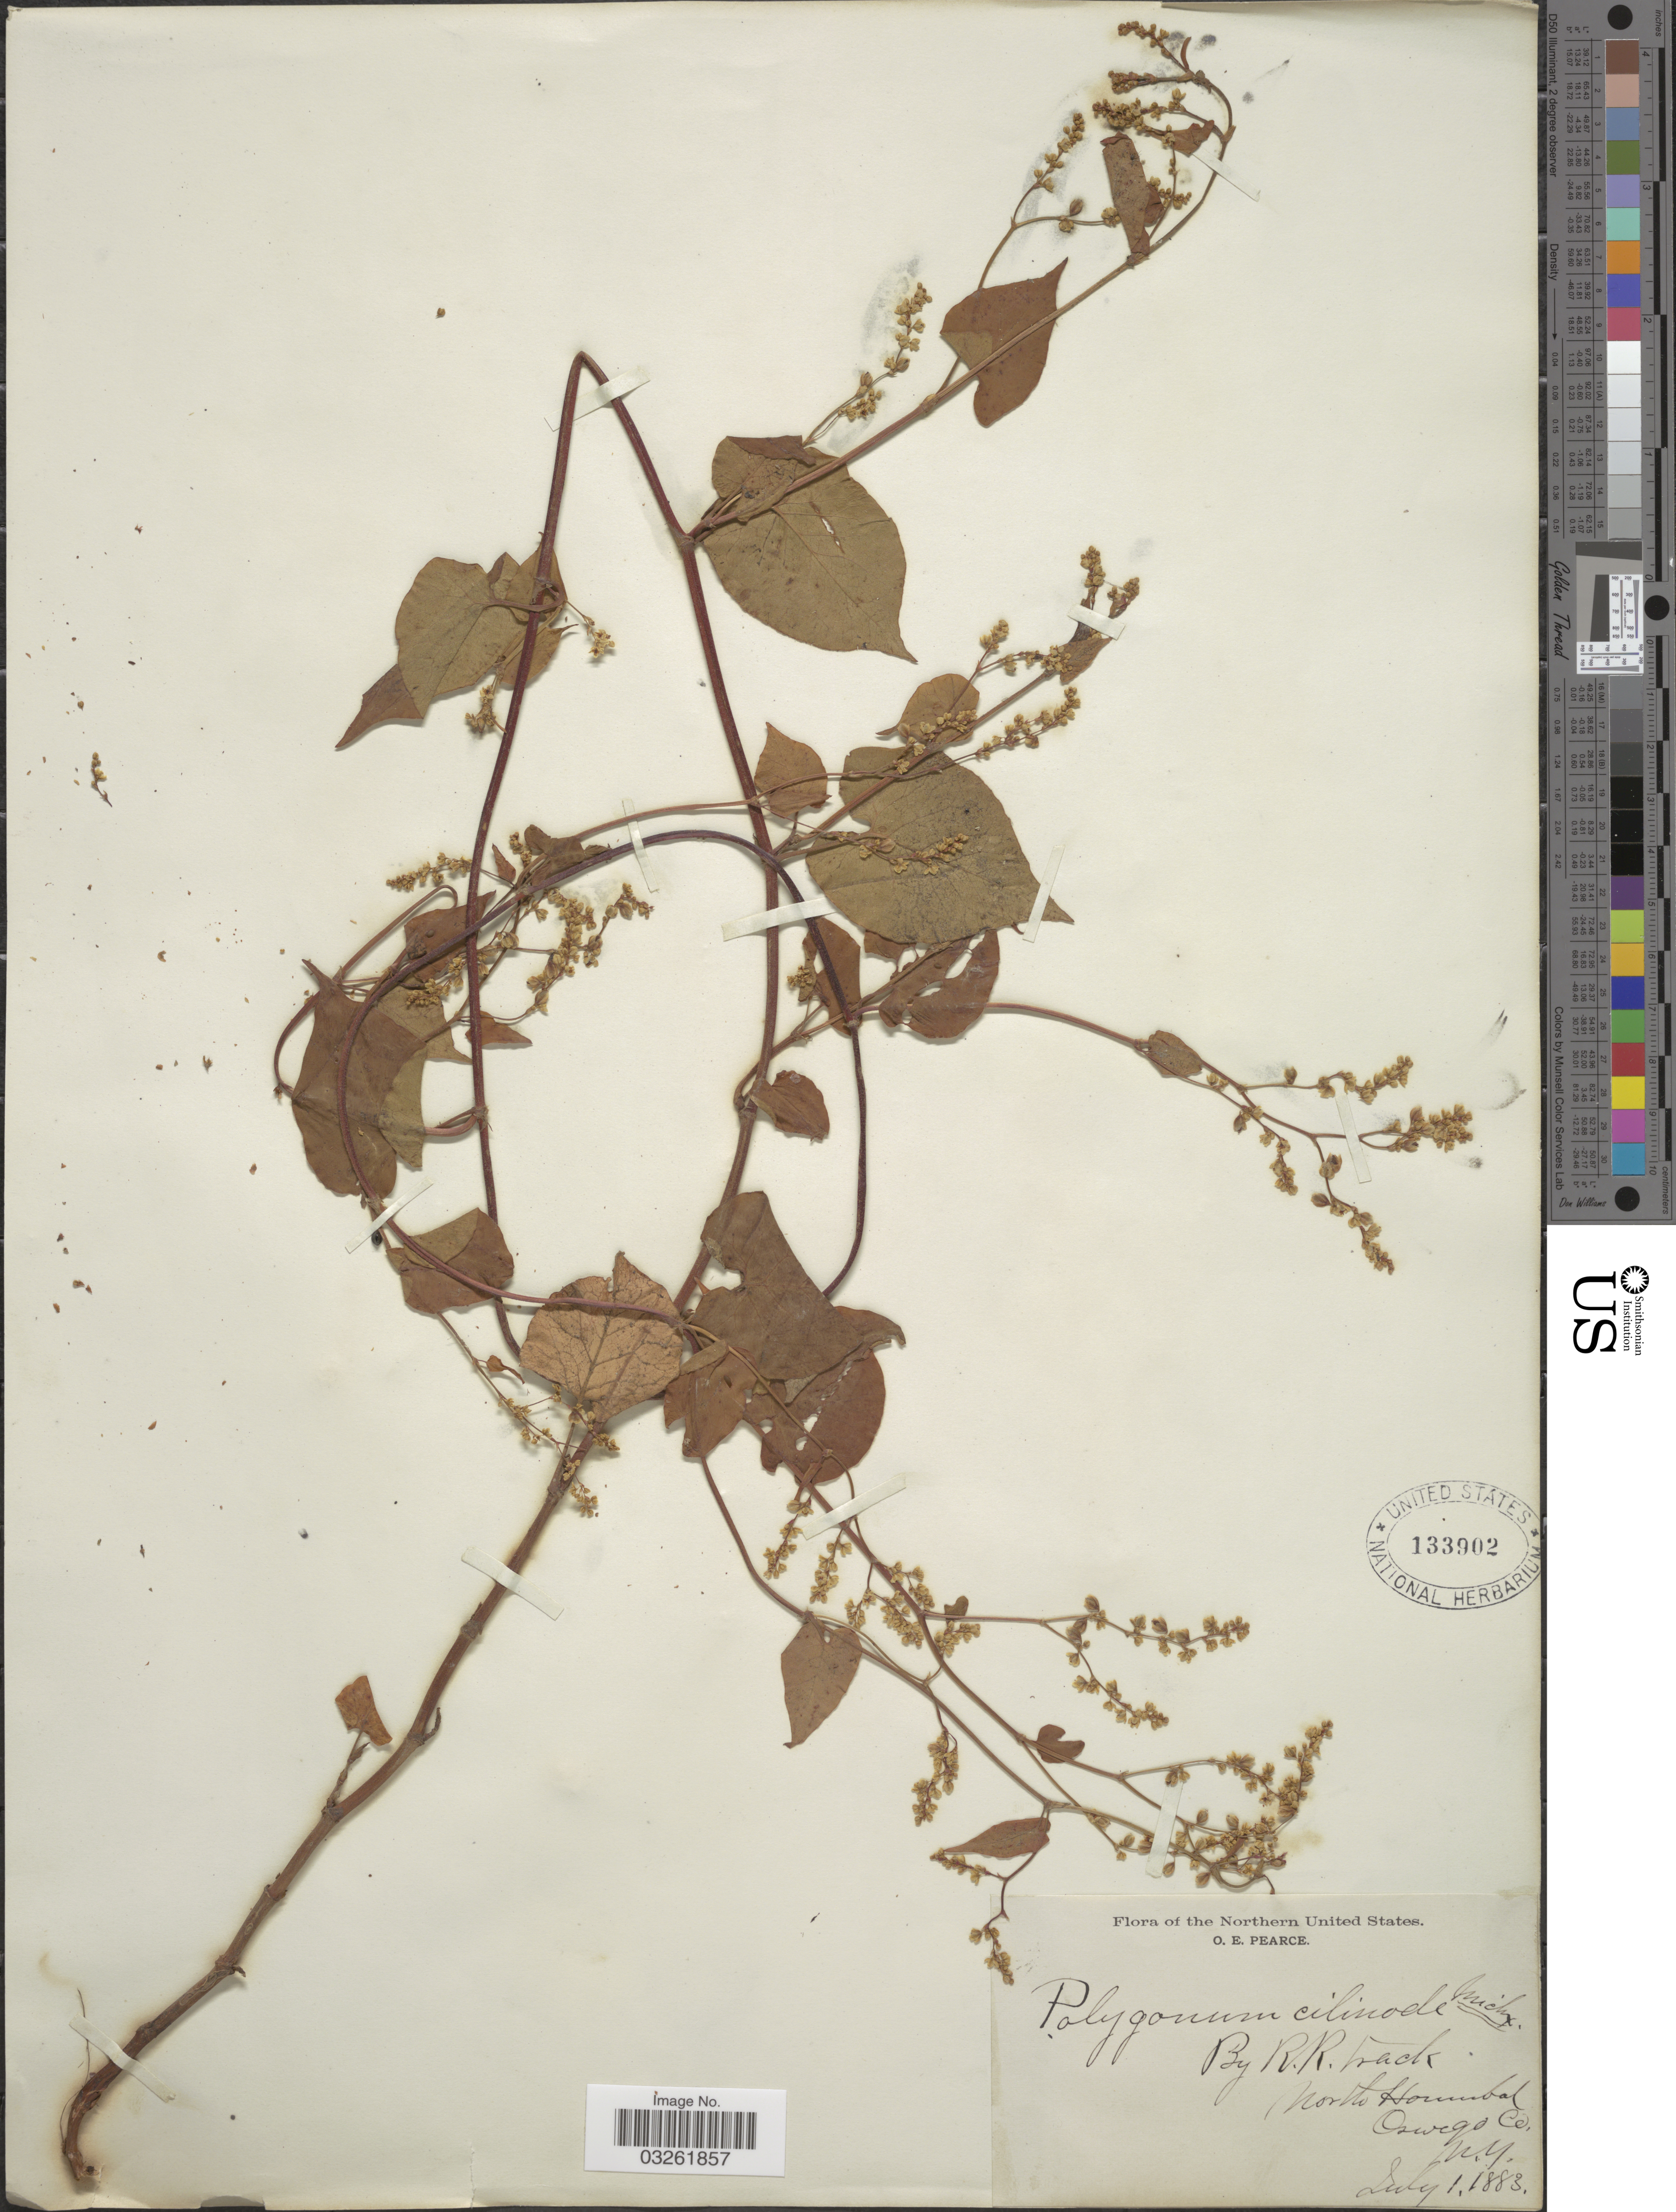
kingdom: Plantae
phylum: Tracheophyta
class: Magnoliopsida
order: Caryophyllales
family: Polygonaceae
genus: Fallopia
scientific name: Fallopia cilinodis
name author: (Michx.) Holub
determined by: Strong, M. T., (US), Smithsonian Institution - National Museum of Natural History (UNITED STATES)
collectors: O. E. Pearce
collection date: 1883-07-01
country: United States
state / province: New York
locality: Northern United States. By R.R. track, North Hannibal, Oswego Co.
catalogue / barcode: US 133902